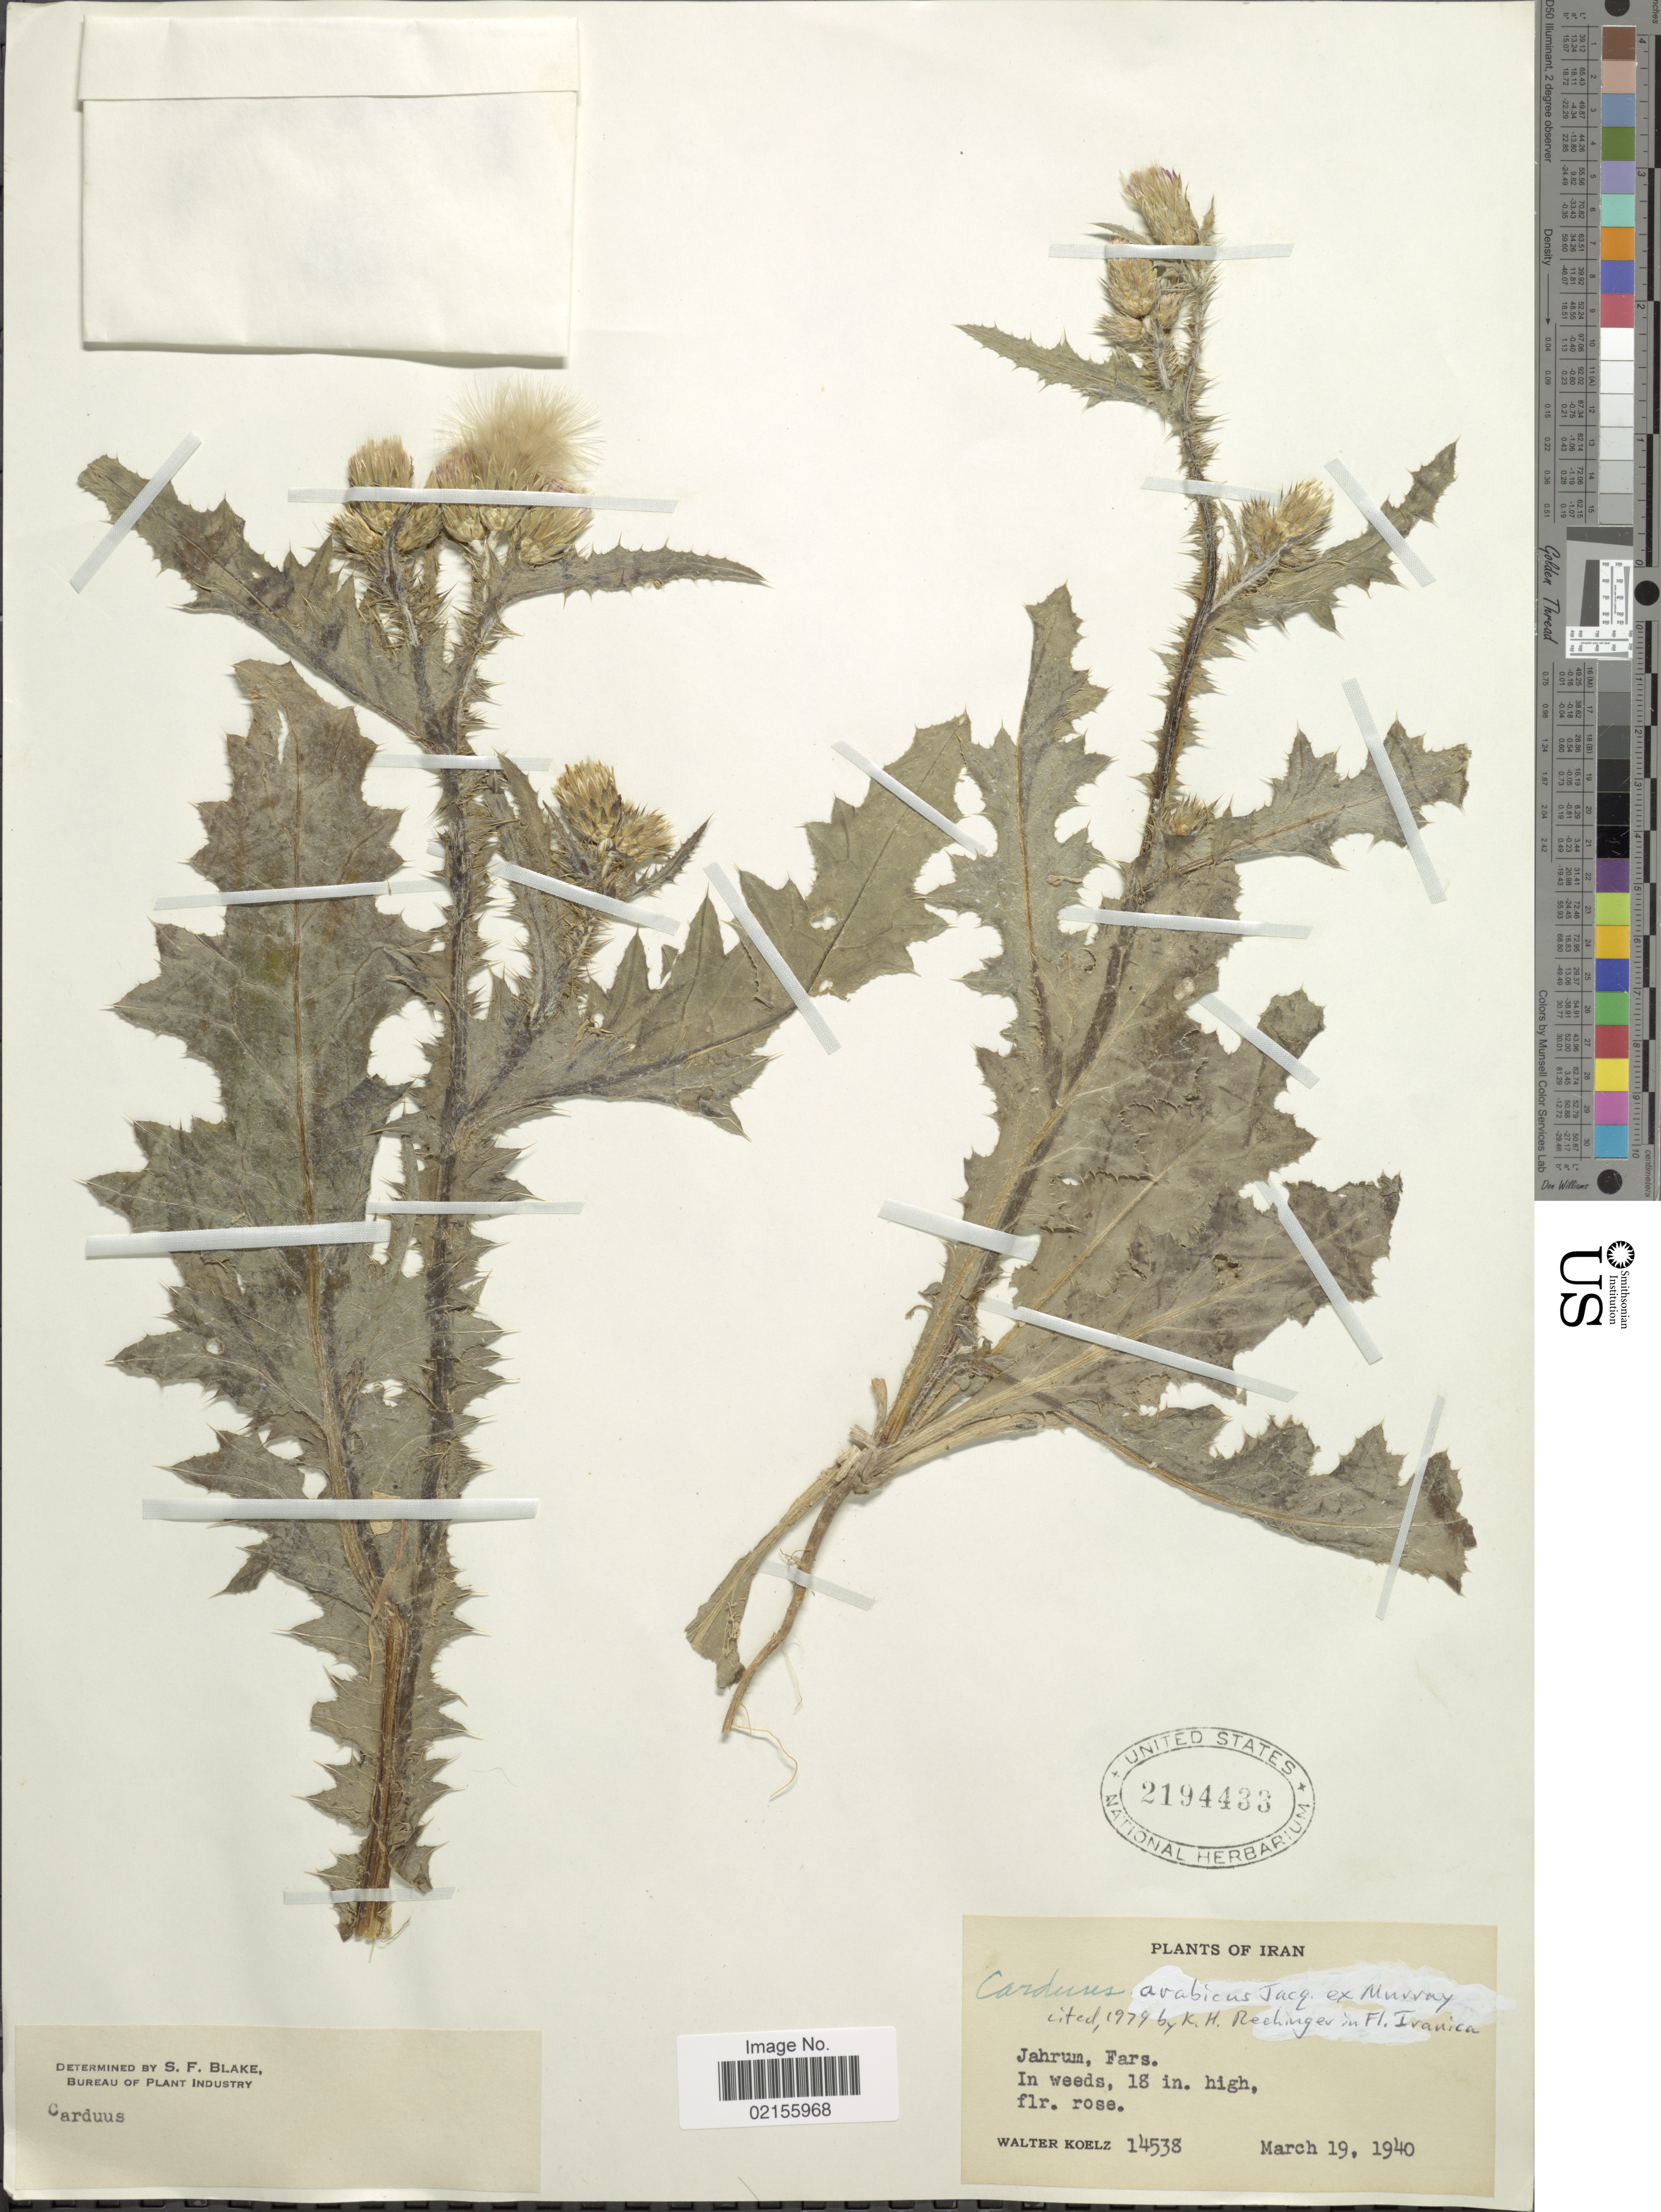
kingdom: Plantae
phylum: Tracheophyta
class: Magnoliopsida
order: Asterales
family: Asteraceae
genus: Carduus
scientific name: Carduus arabicus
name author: Jacq.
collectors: W. N. Koelz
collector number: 14538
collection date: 1940-03-19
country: Iran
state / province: Fars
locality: Jahrum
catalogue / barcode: US 2194433